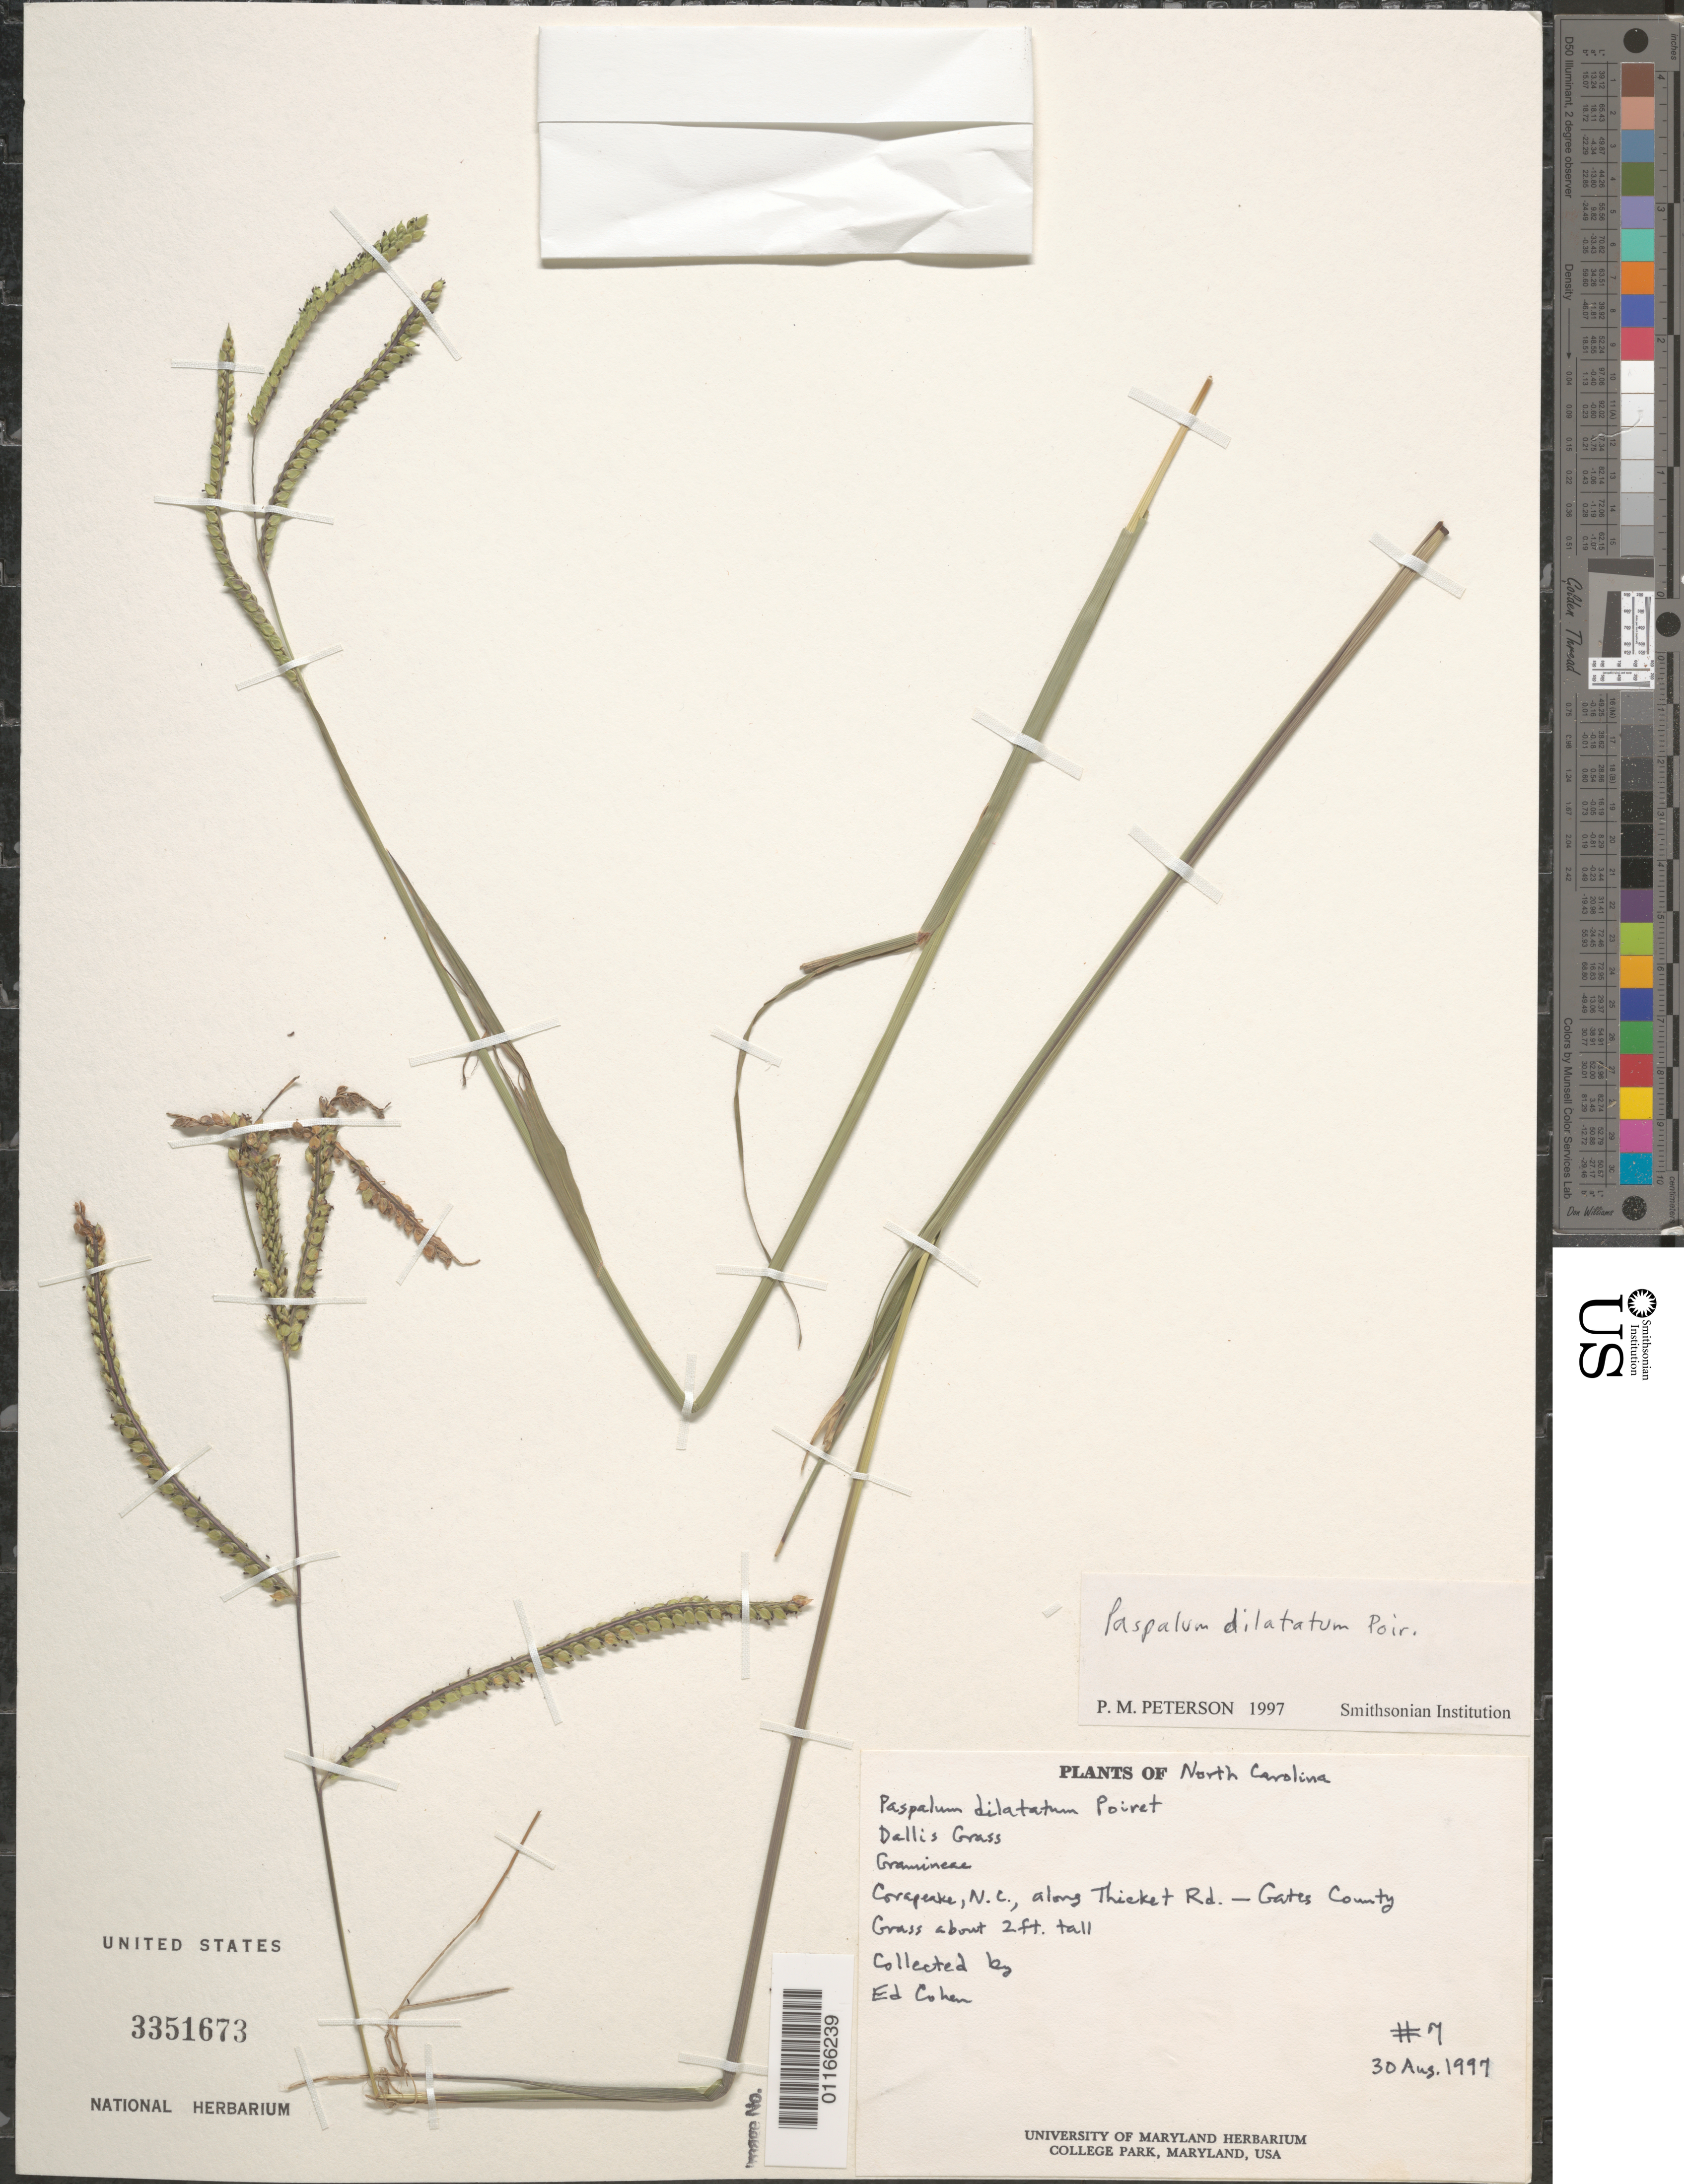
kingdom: Plantae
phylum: Tracheophyta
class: Liliopsida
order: Poales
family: Poaceae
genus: Paspalum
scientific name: Paspalum dilatatum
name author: Poir.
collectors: E. Cohen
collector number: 7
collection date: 1997-08-30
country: United States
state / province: North Carolina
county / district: Gates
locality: Corapeake, along Thicket Rd.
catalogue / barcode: US 3351673